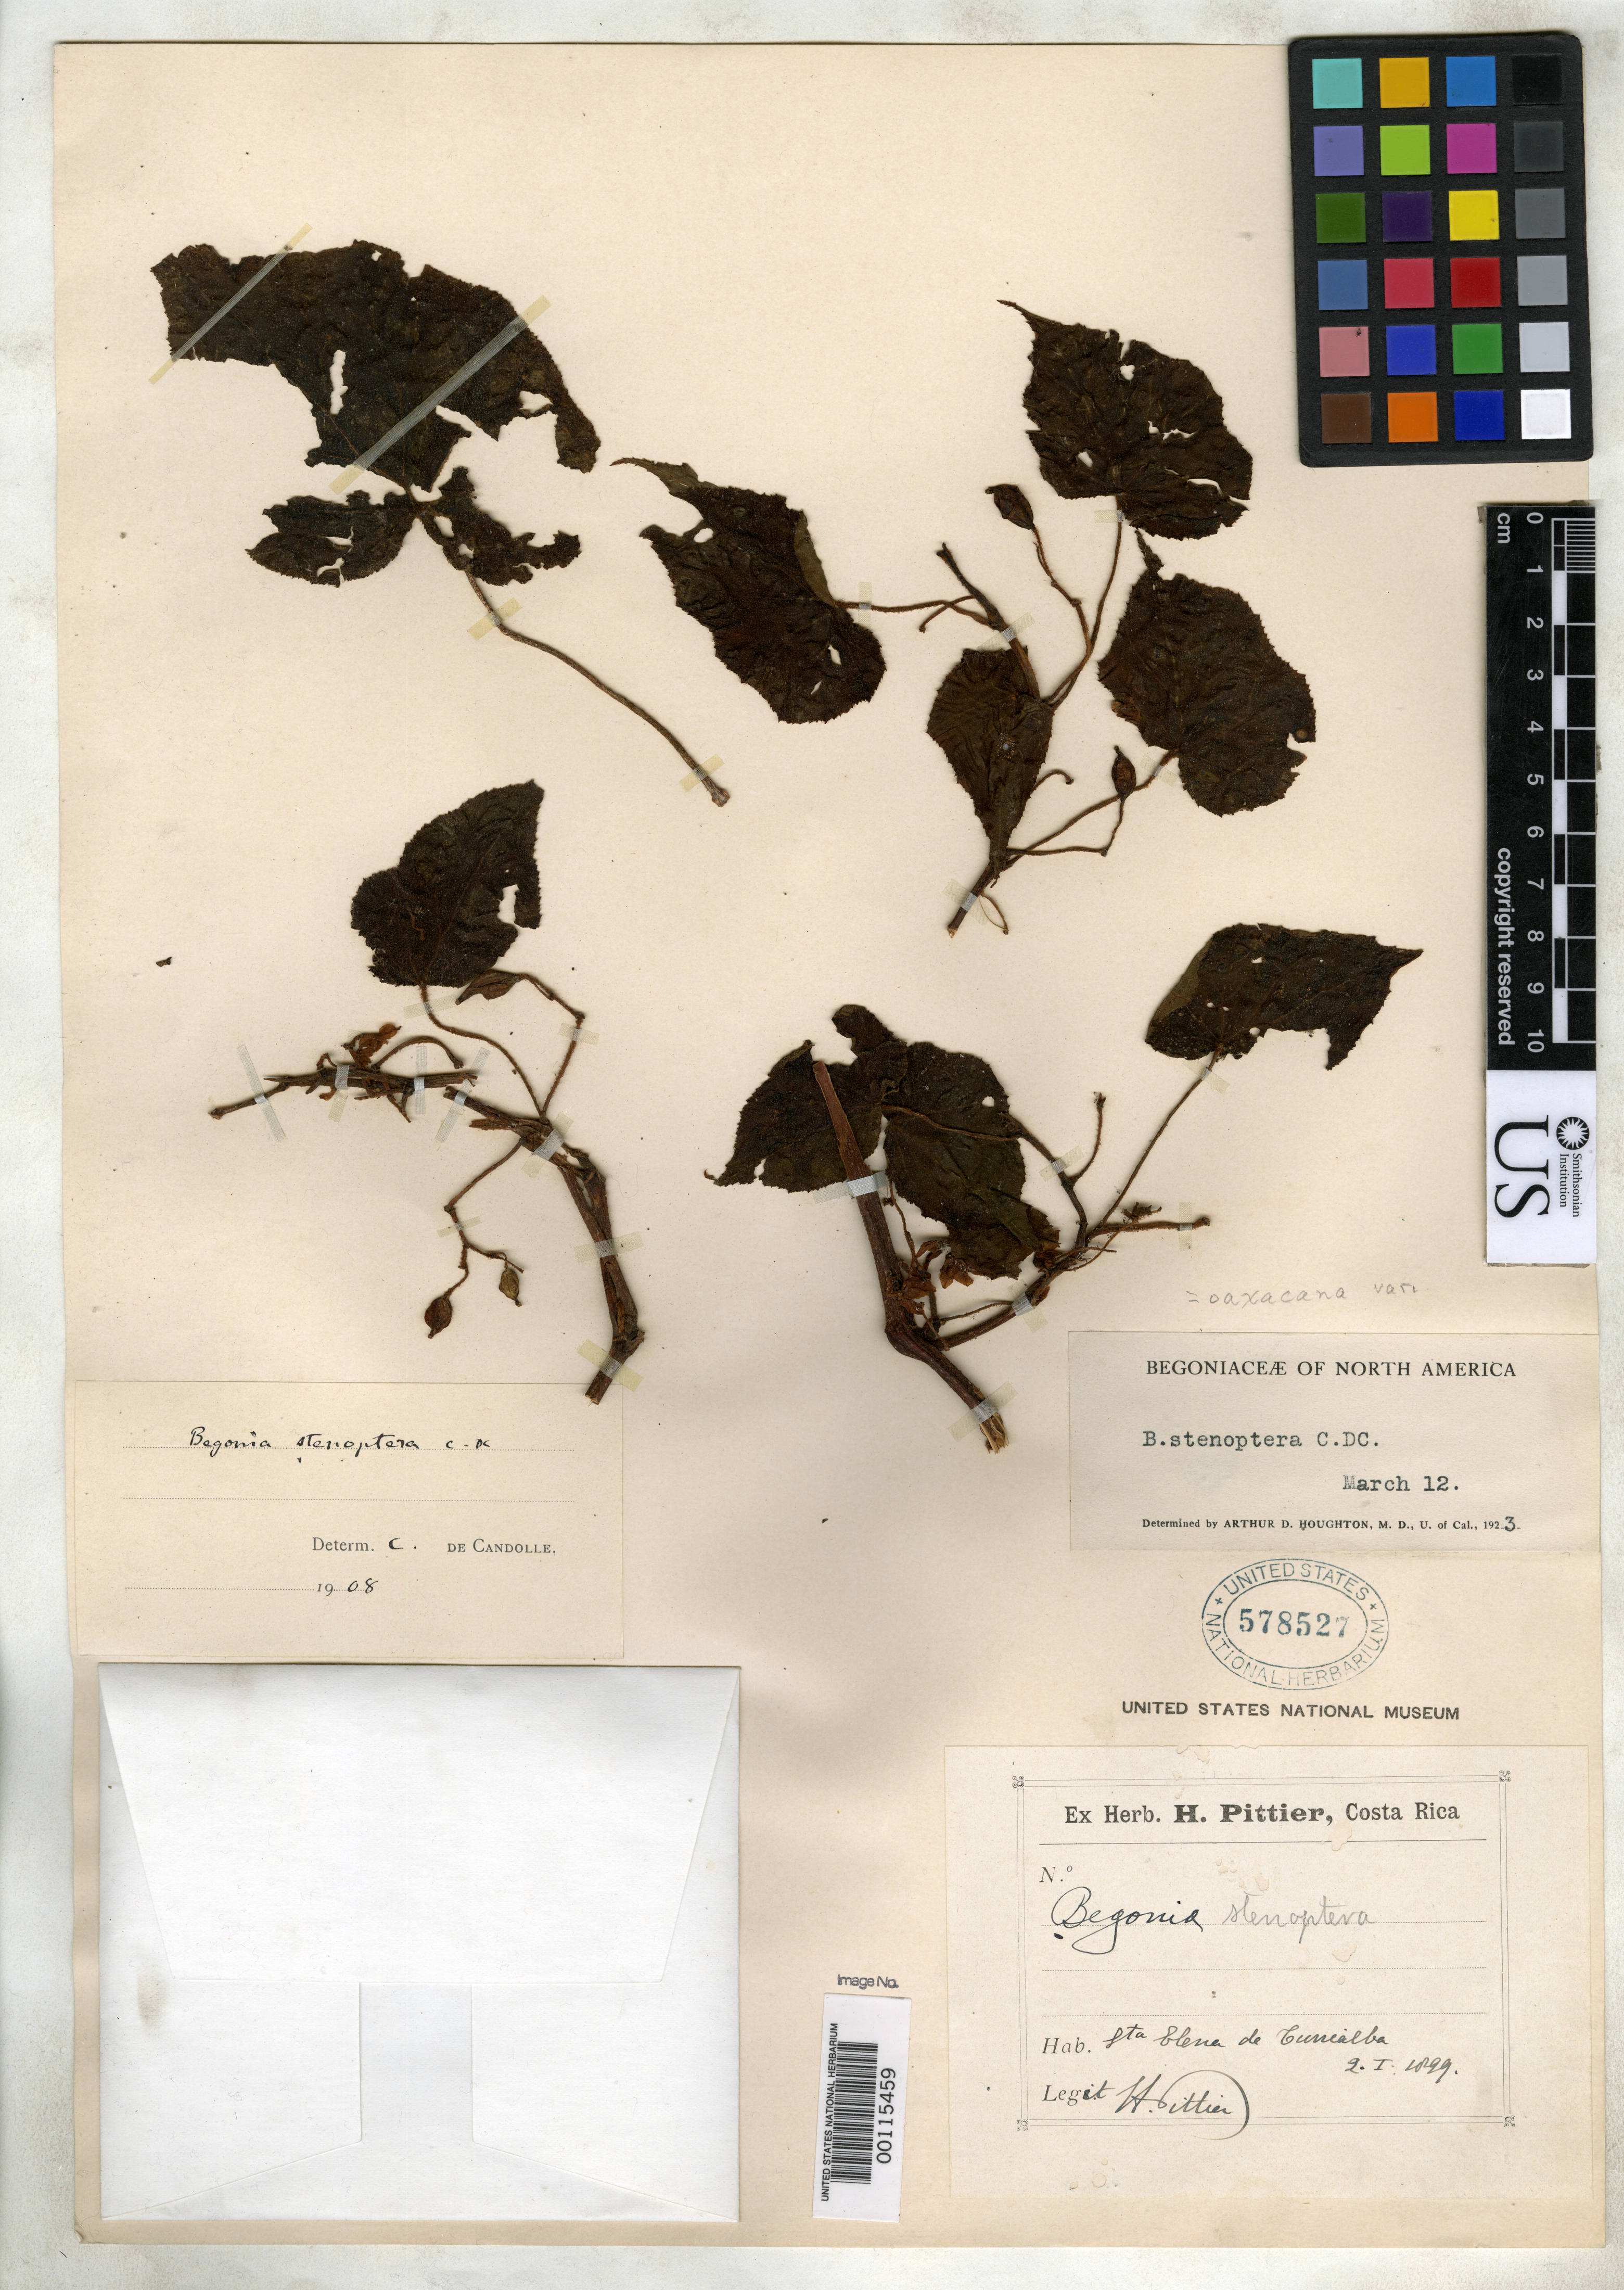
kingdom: Plantae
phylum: Tracheophyta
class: Magnoliopsida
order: Cucurbitales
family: Begoniaceae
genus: Begonia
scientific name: Begonia stenoptera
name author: C. DC.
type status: Type Collection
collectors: H. F. Pittier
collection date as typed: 02 Jan 1899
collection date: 1899-01-02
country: Costa Rica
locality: Santa Elena de Turrialba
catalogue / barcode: US 578527